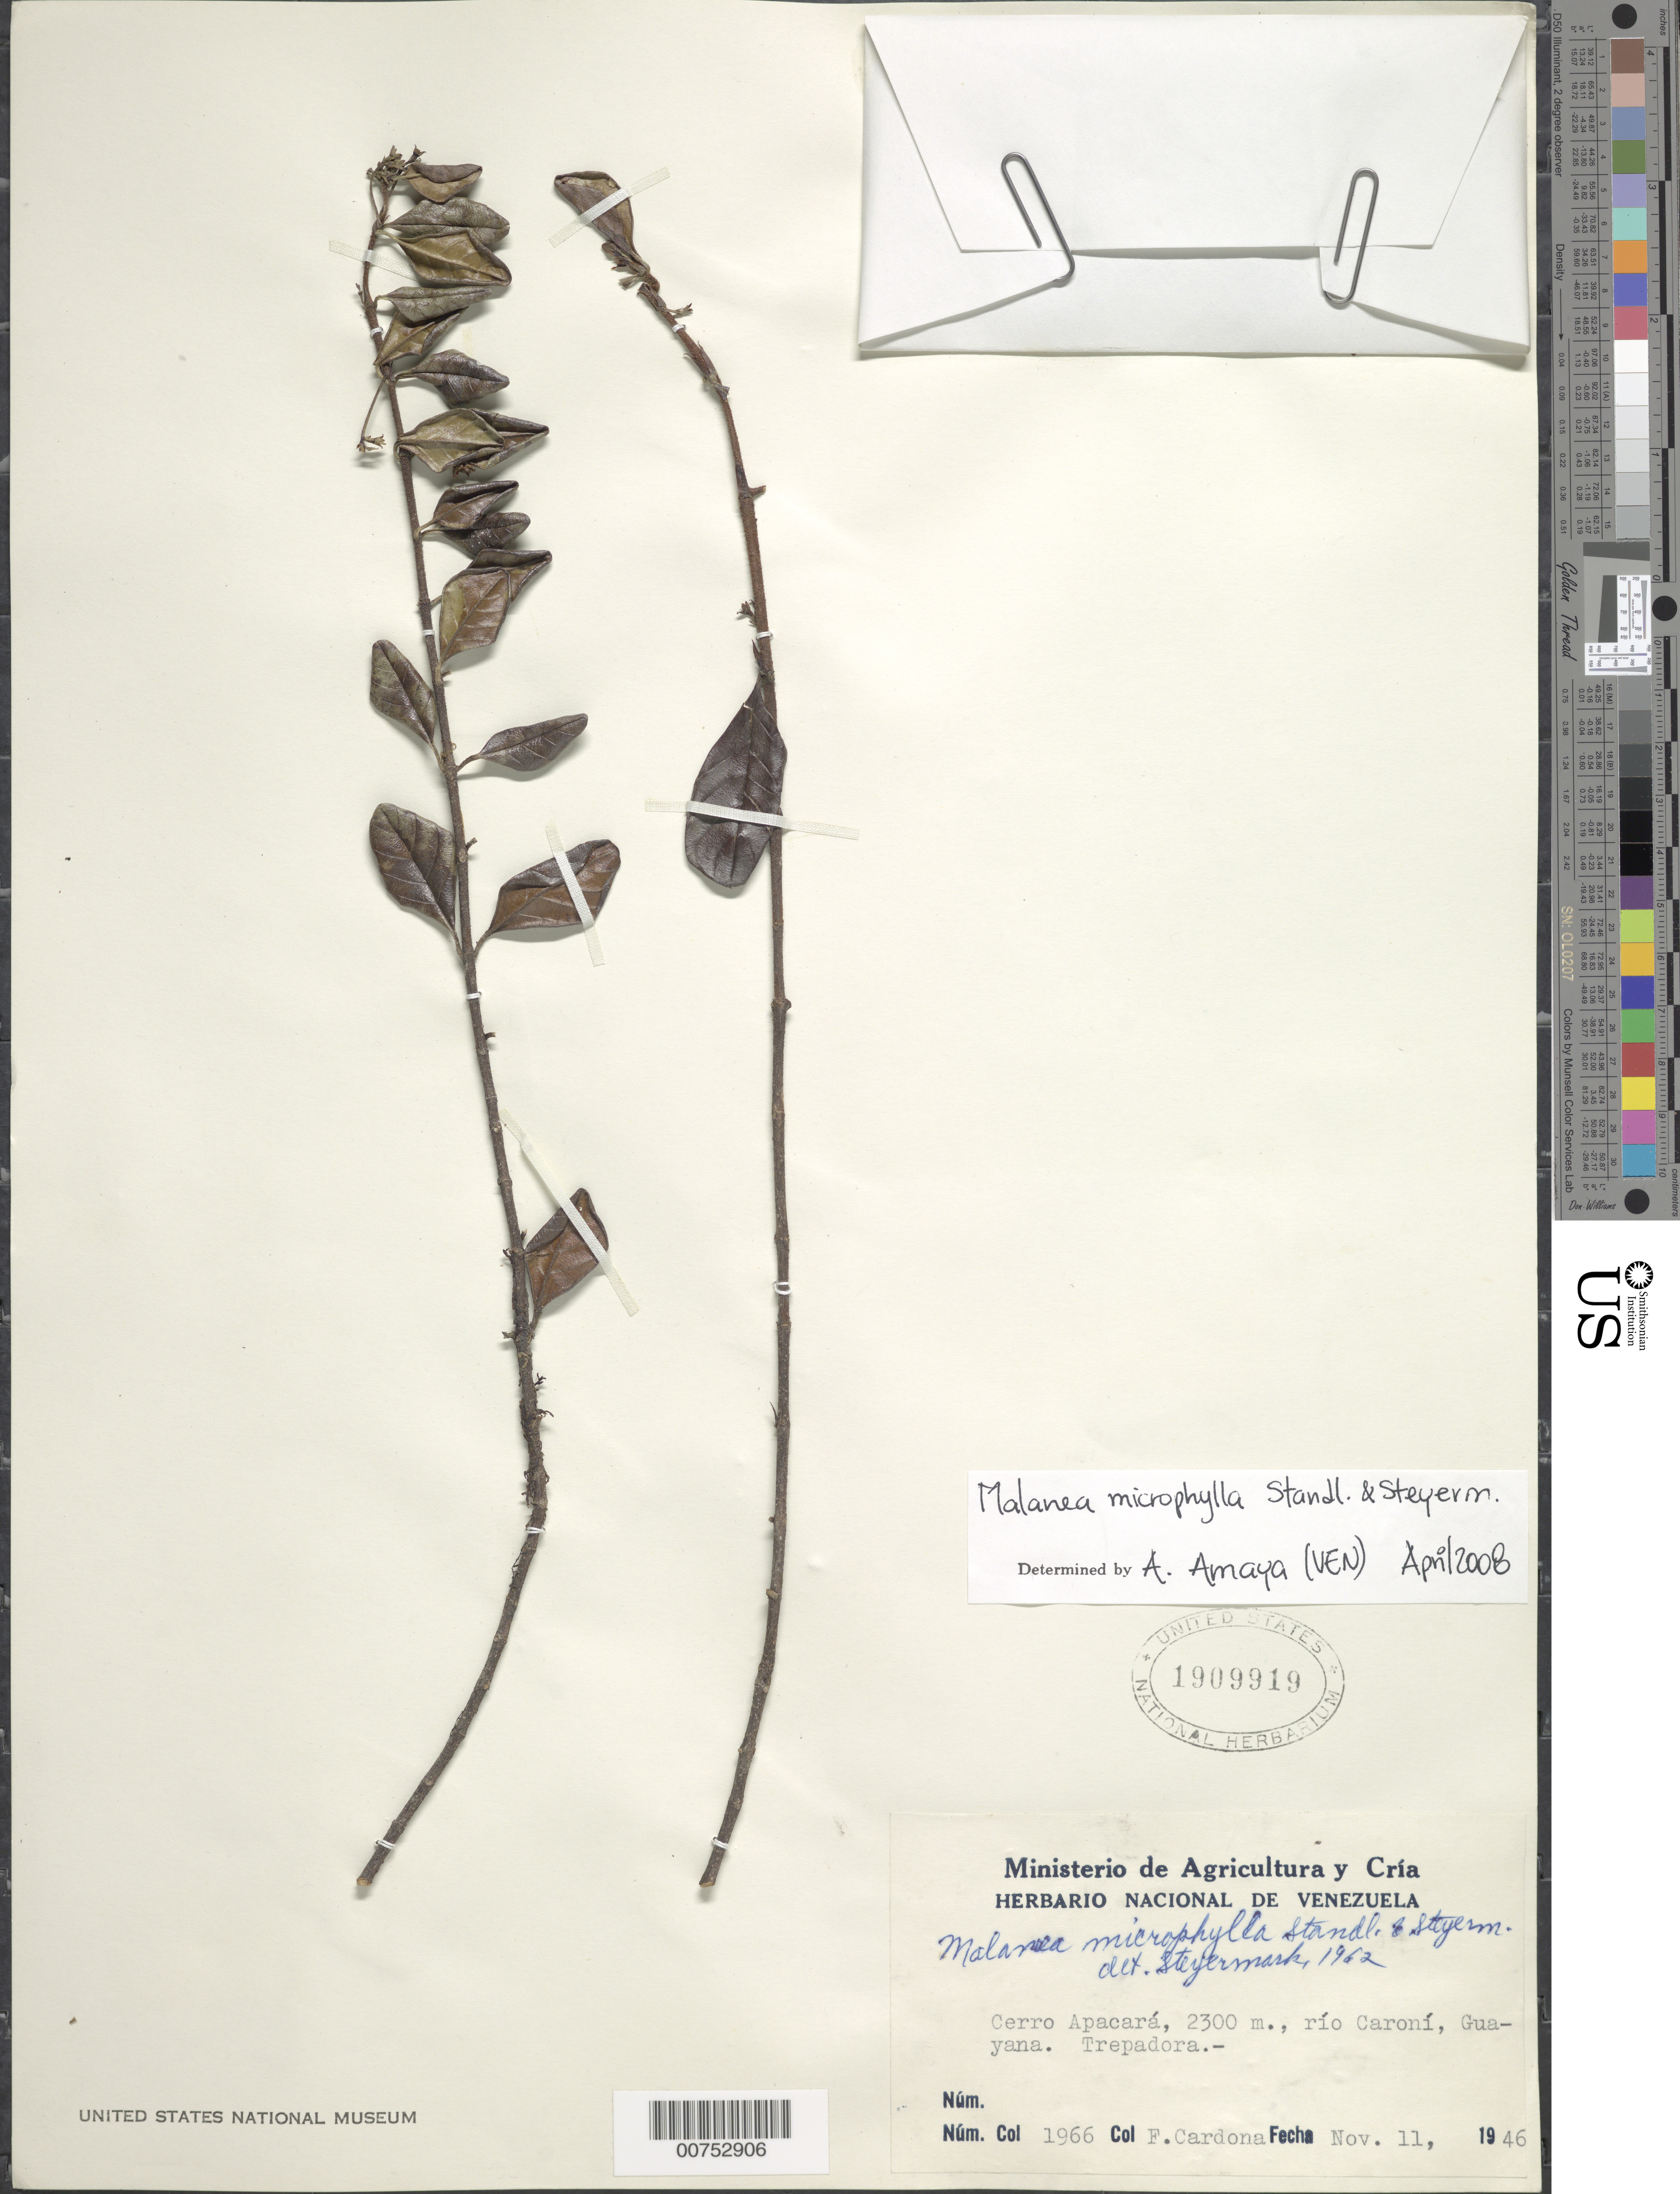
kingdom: Plantae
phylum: Tracheophyta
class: Magnoliopsida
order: Gentianales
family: Rubiaceae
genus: Malanea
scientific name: Malanea microphylla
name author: Standl. & Steyerm.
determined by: Steyermark, Julian A., (VEN)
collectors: F. Cardona Puig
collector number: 1966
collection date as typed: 11-Nov-46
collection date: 1946-11-11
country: Venezuela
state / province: Bolívar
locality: Cerro Apacará, Río Caroní, Guayana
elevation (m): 2300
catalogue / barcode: US 1909919